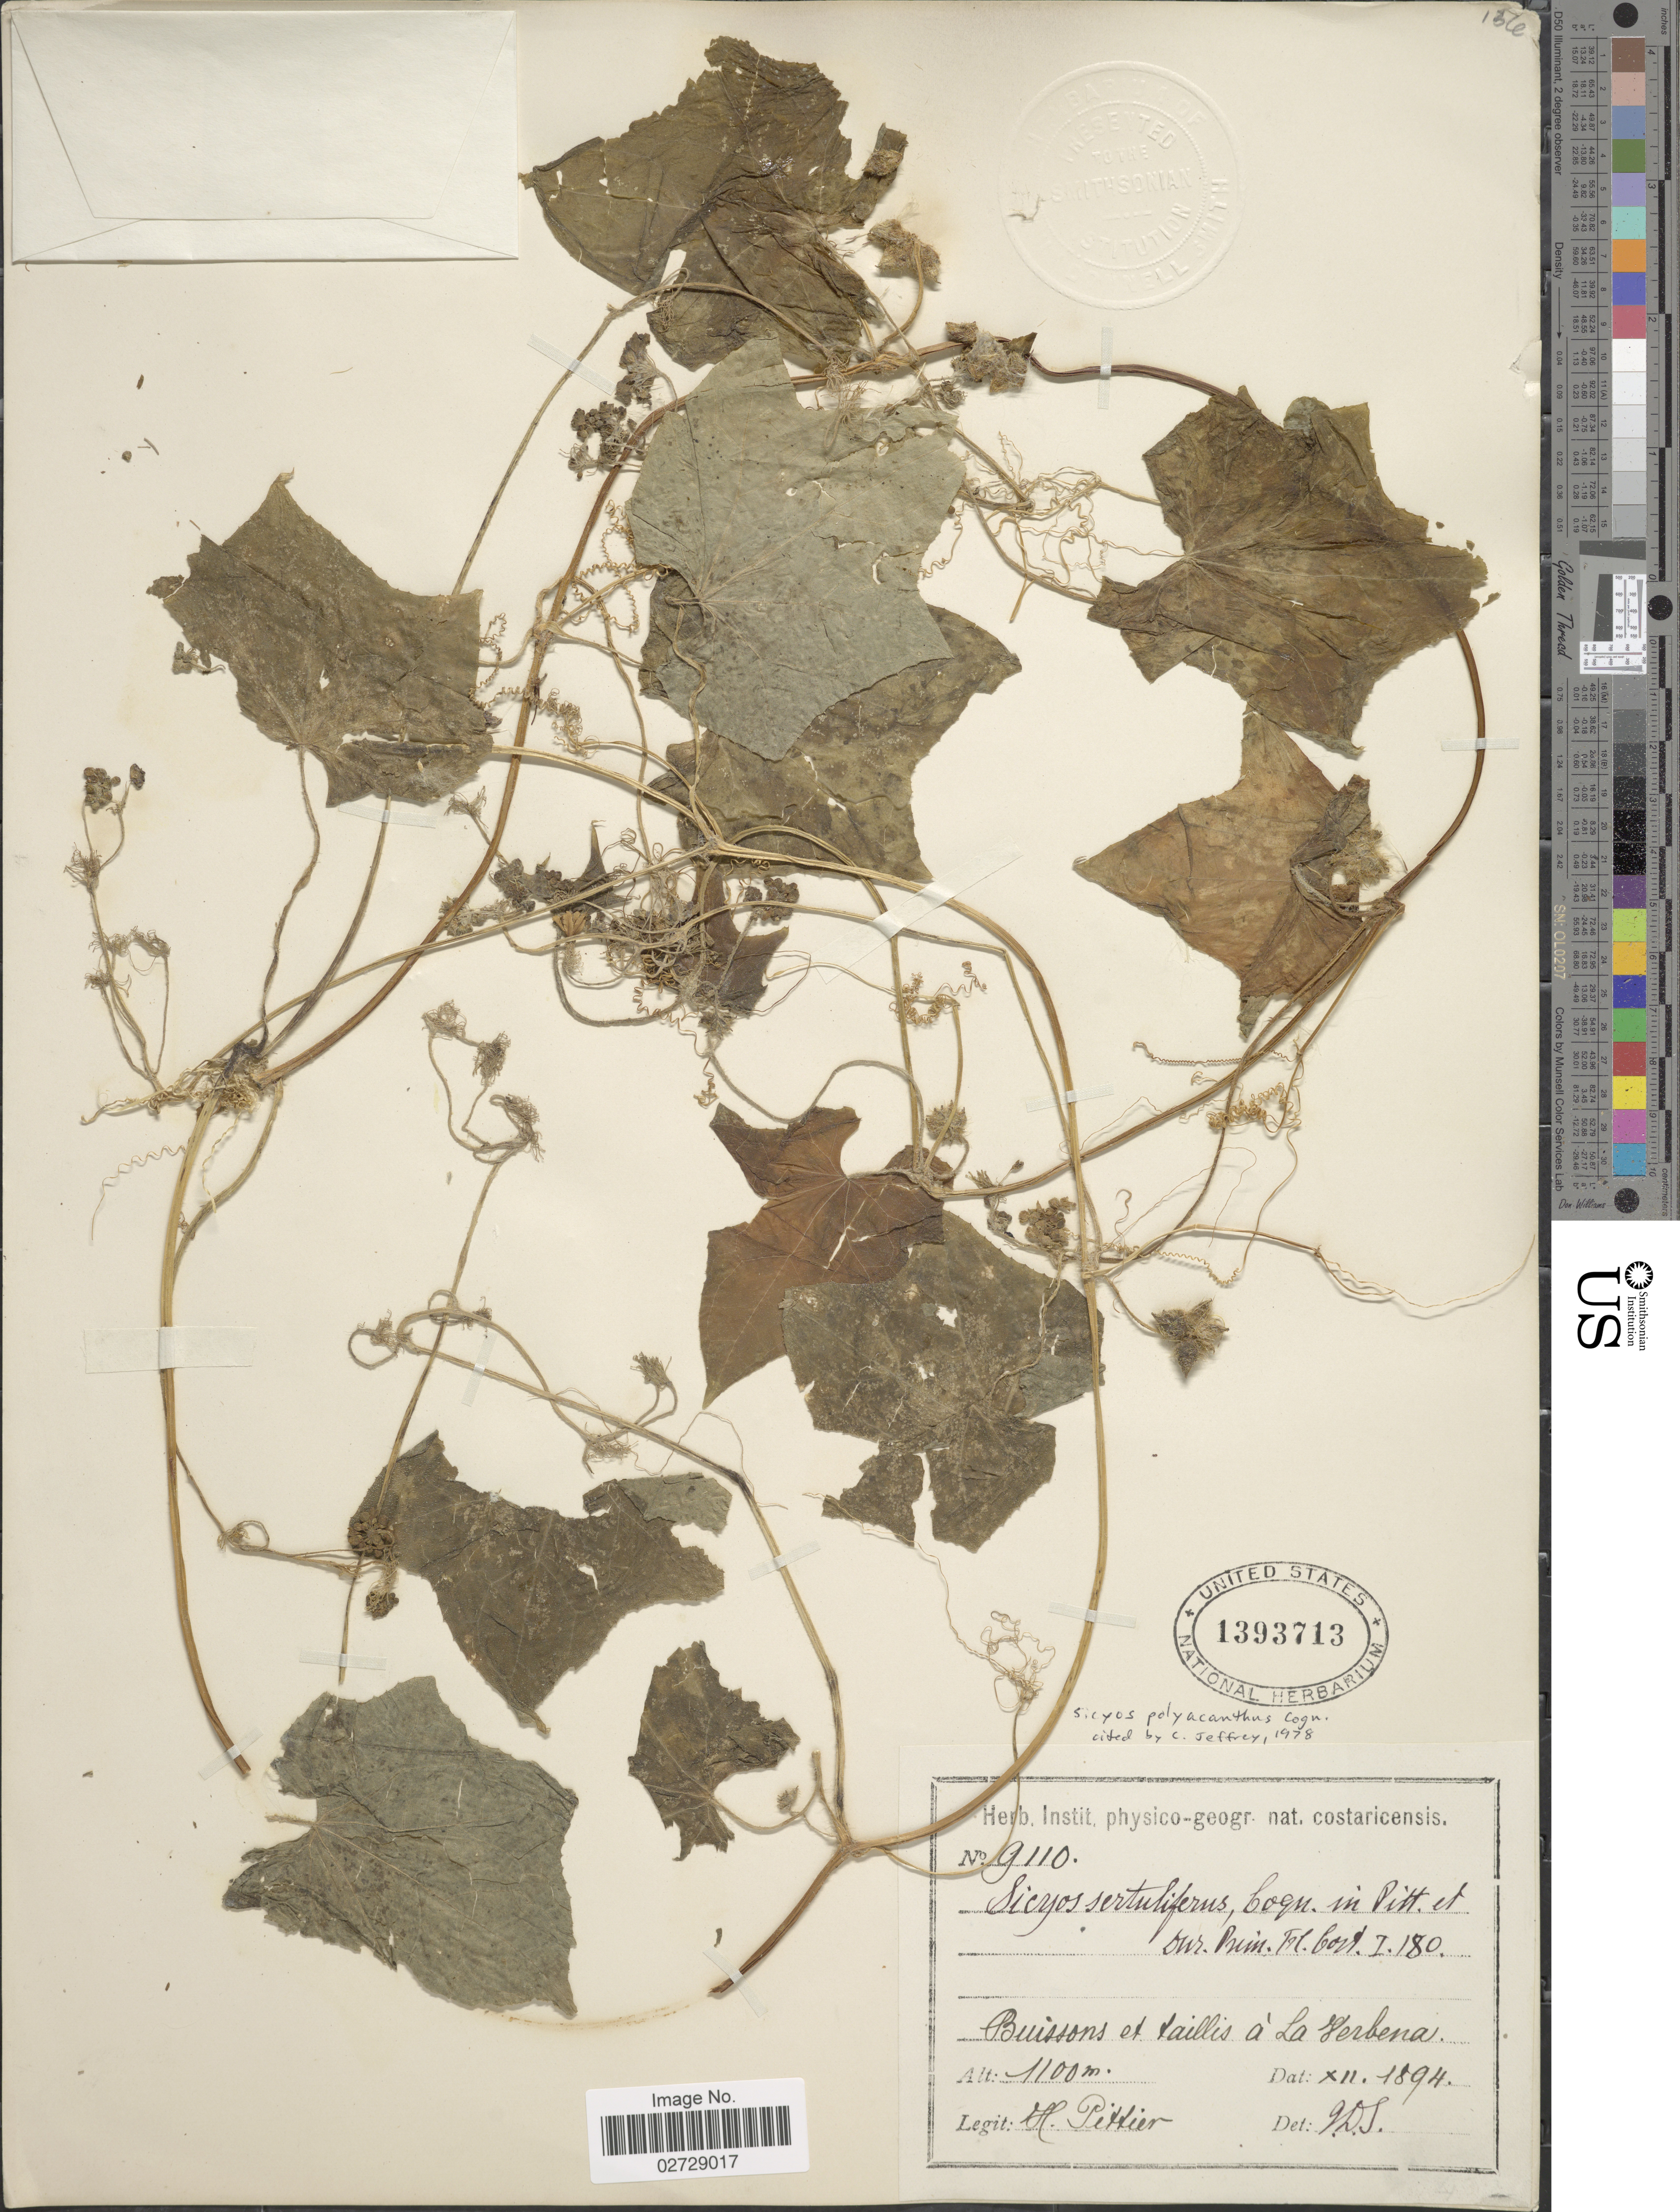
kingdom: Plantae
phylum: Tracheophyta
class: Magnoliopsida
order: Cucurbitales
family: Cucurbitaceae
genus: Sicyos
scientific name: Sicyos polyacanthos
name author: Cogn.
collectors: H. F. Pittier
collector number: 9110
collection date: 1894-12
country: Costa Rica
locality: Buissons et tailles á La Verbena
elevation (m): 1100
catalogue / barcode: US 1393713